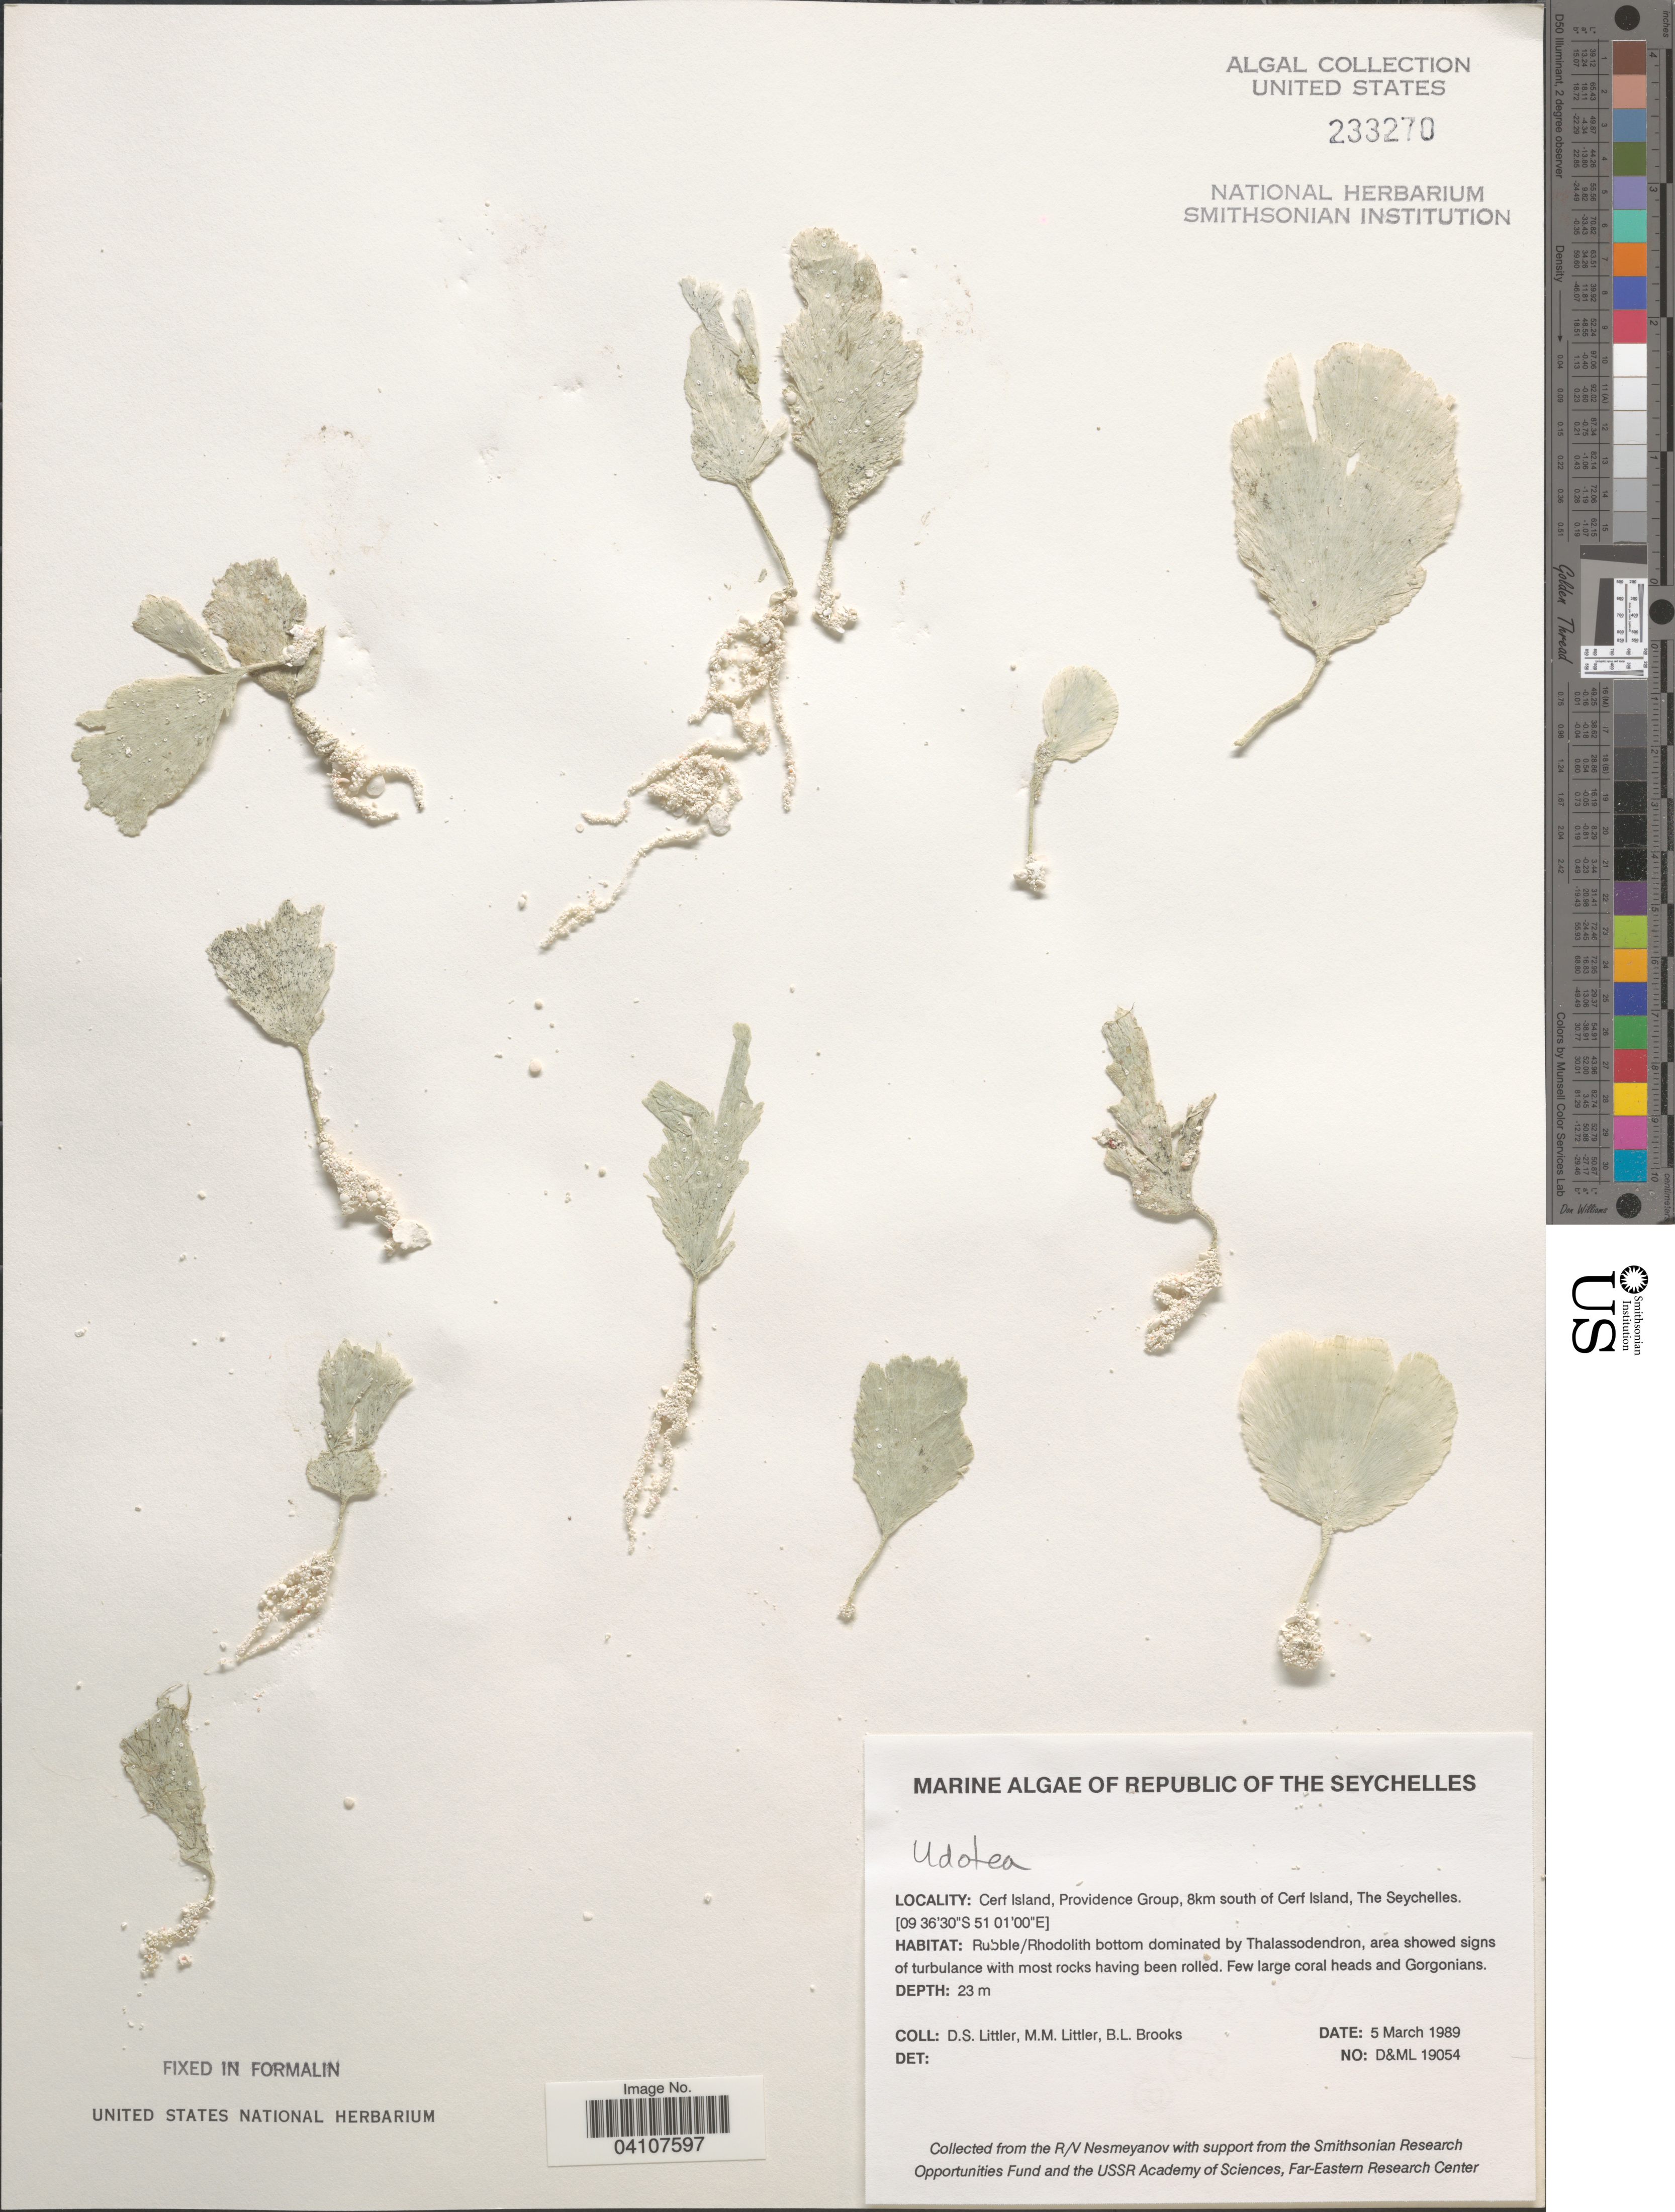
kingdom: Plantae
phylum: Chlorophyta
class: Ulvophyceae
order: Bryopsidales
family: Udoteaceae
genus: Udotea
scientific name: Udotea sp.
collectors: D. S. Littler & B. Brooks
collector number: D&ML19054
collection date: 1989-03-05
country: Seychelles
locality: Republic of the Seychelles. Cerf Island, Providence Group, 8km south of Cerf Island.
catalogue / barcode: US 233270